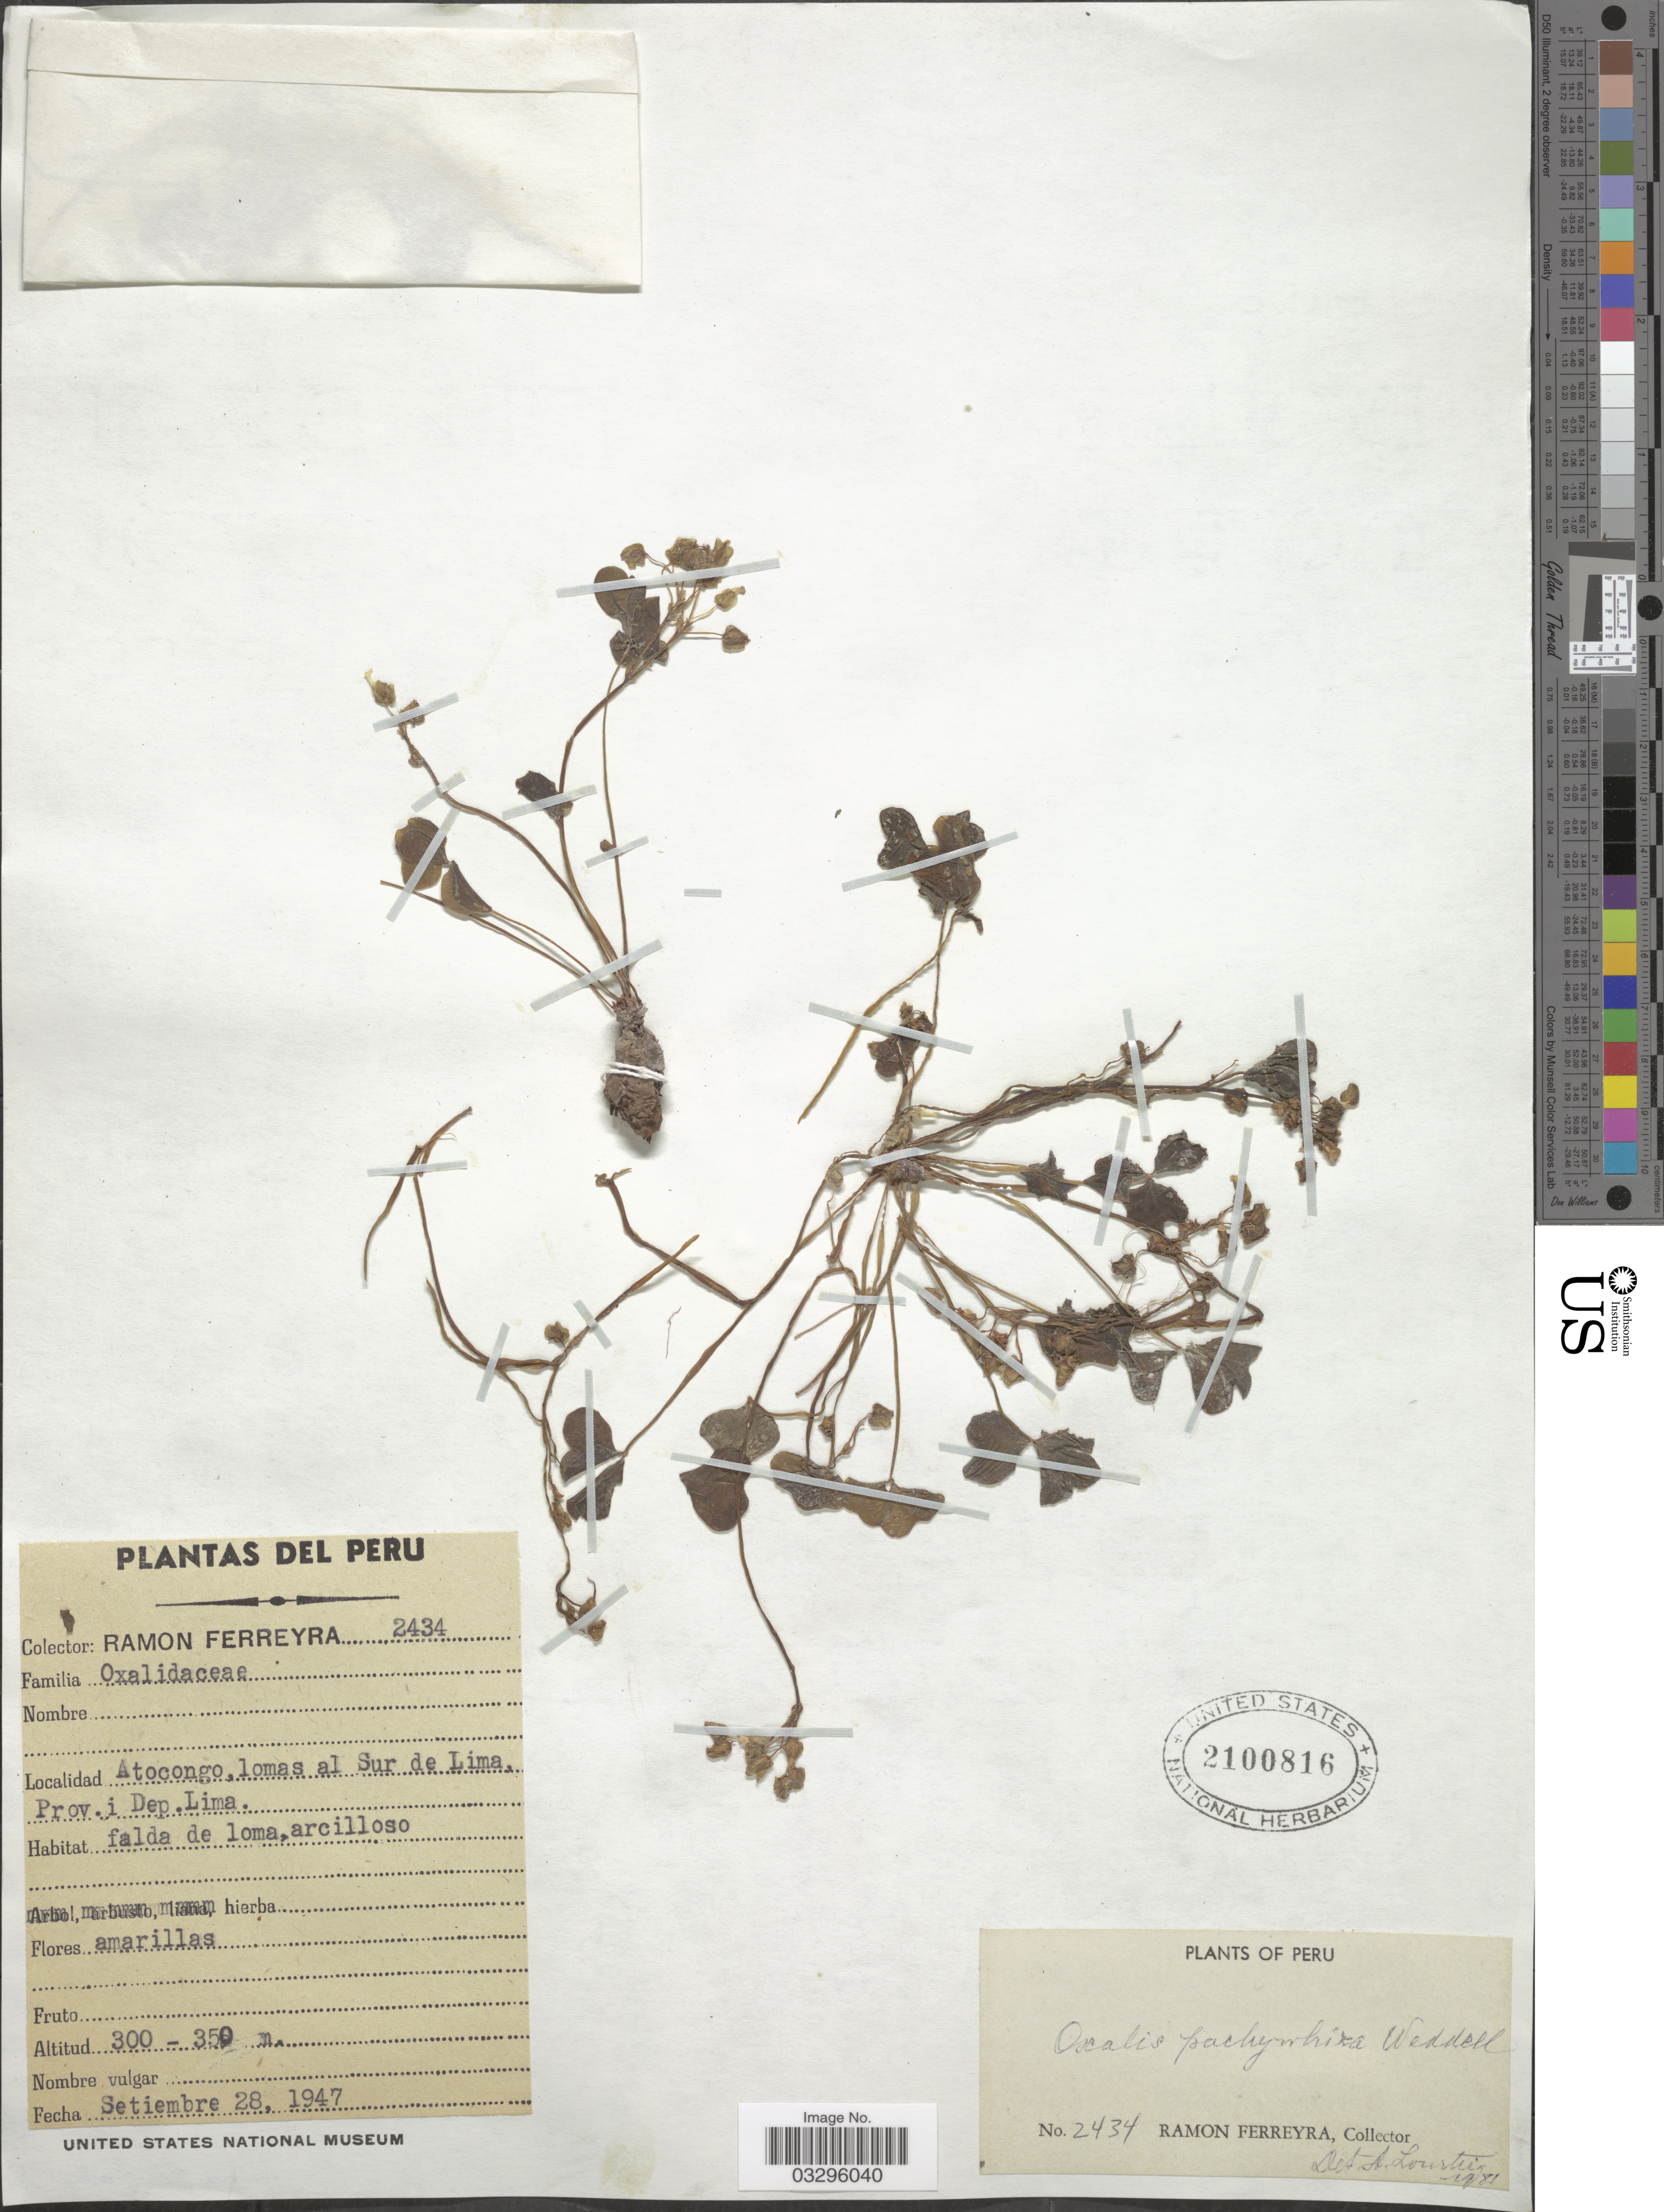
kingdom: Plantae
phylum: Tracheophyta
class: Magnoliopsida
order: Oxalidales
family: Oxalidaceae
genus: Oxalis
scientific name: Oxalis pachyrrhiza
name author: Wedd.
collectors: R. A. Ferreyra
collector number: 2434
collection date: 1947-09-28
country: Peru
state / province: Lima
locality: Atocongo, lomas al Sur de Lima. Prov. i Dep. Lima.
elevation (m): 300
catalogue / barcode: US 2100816